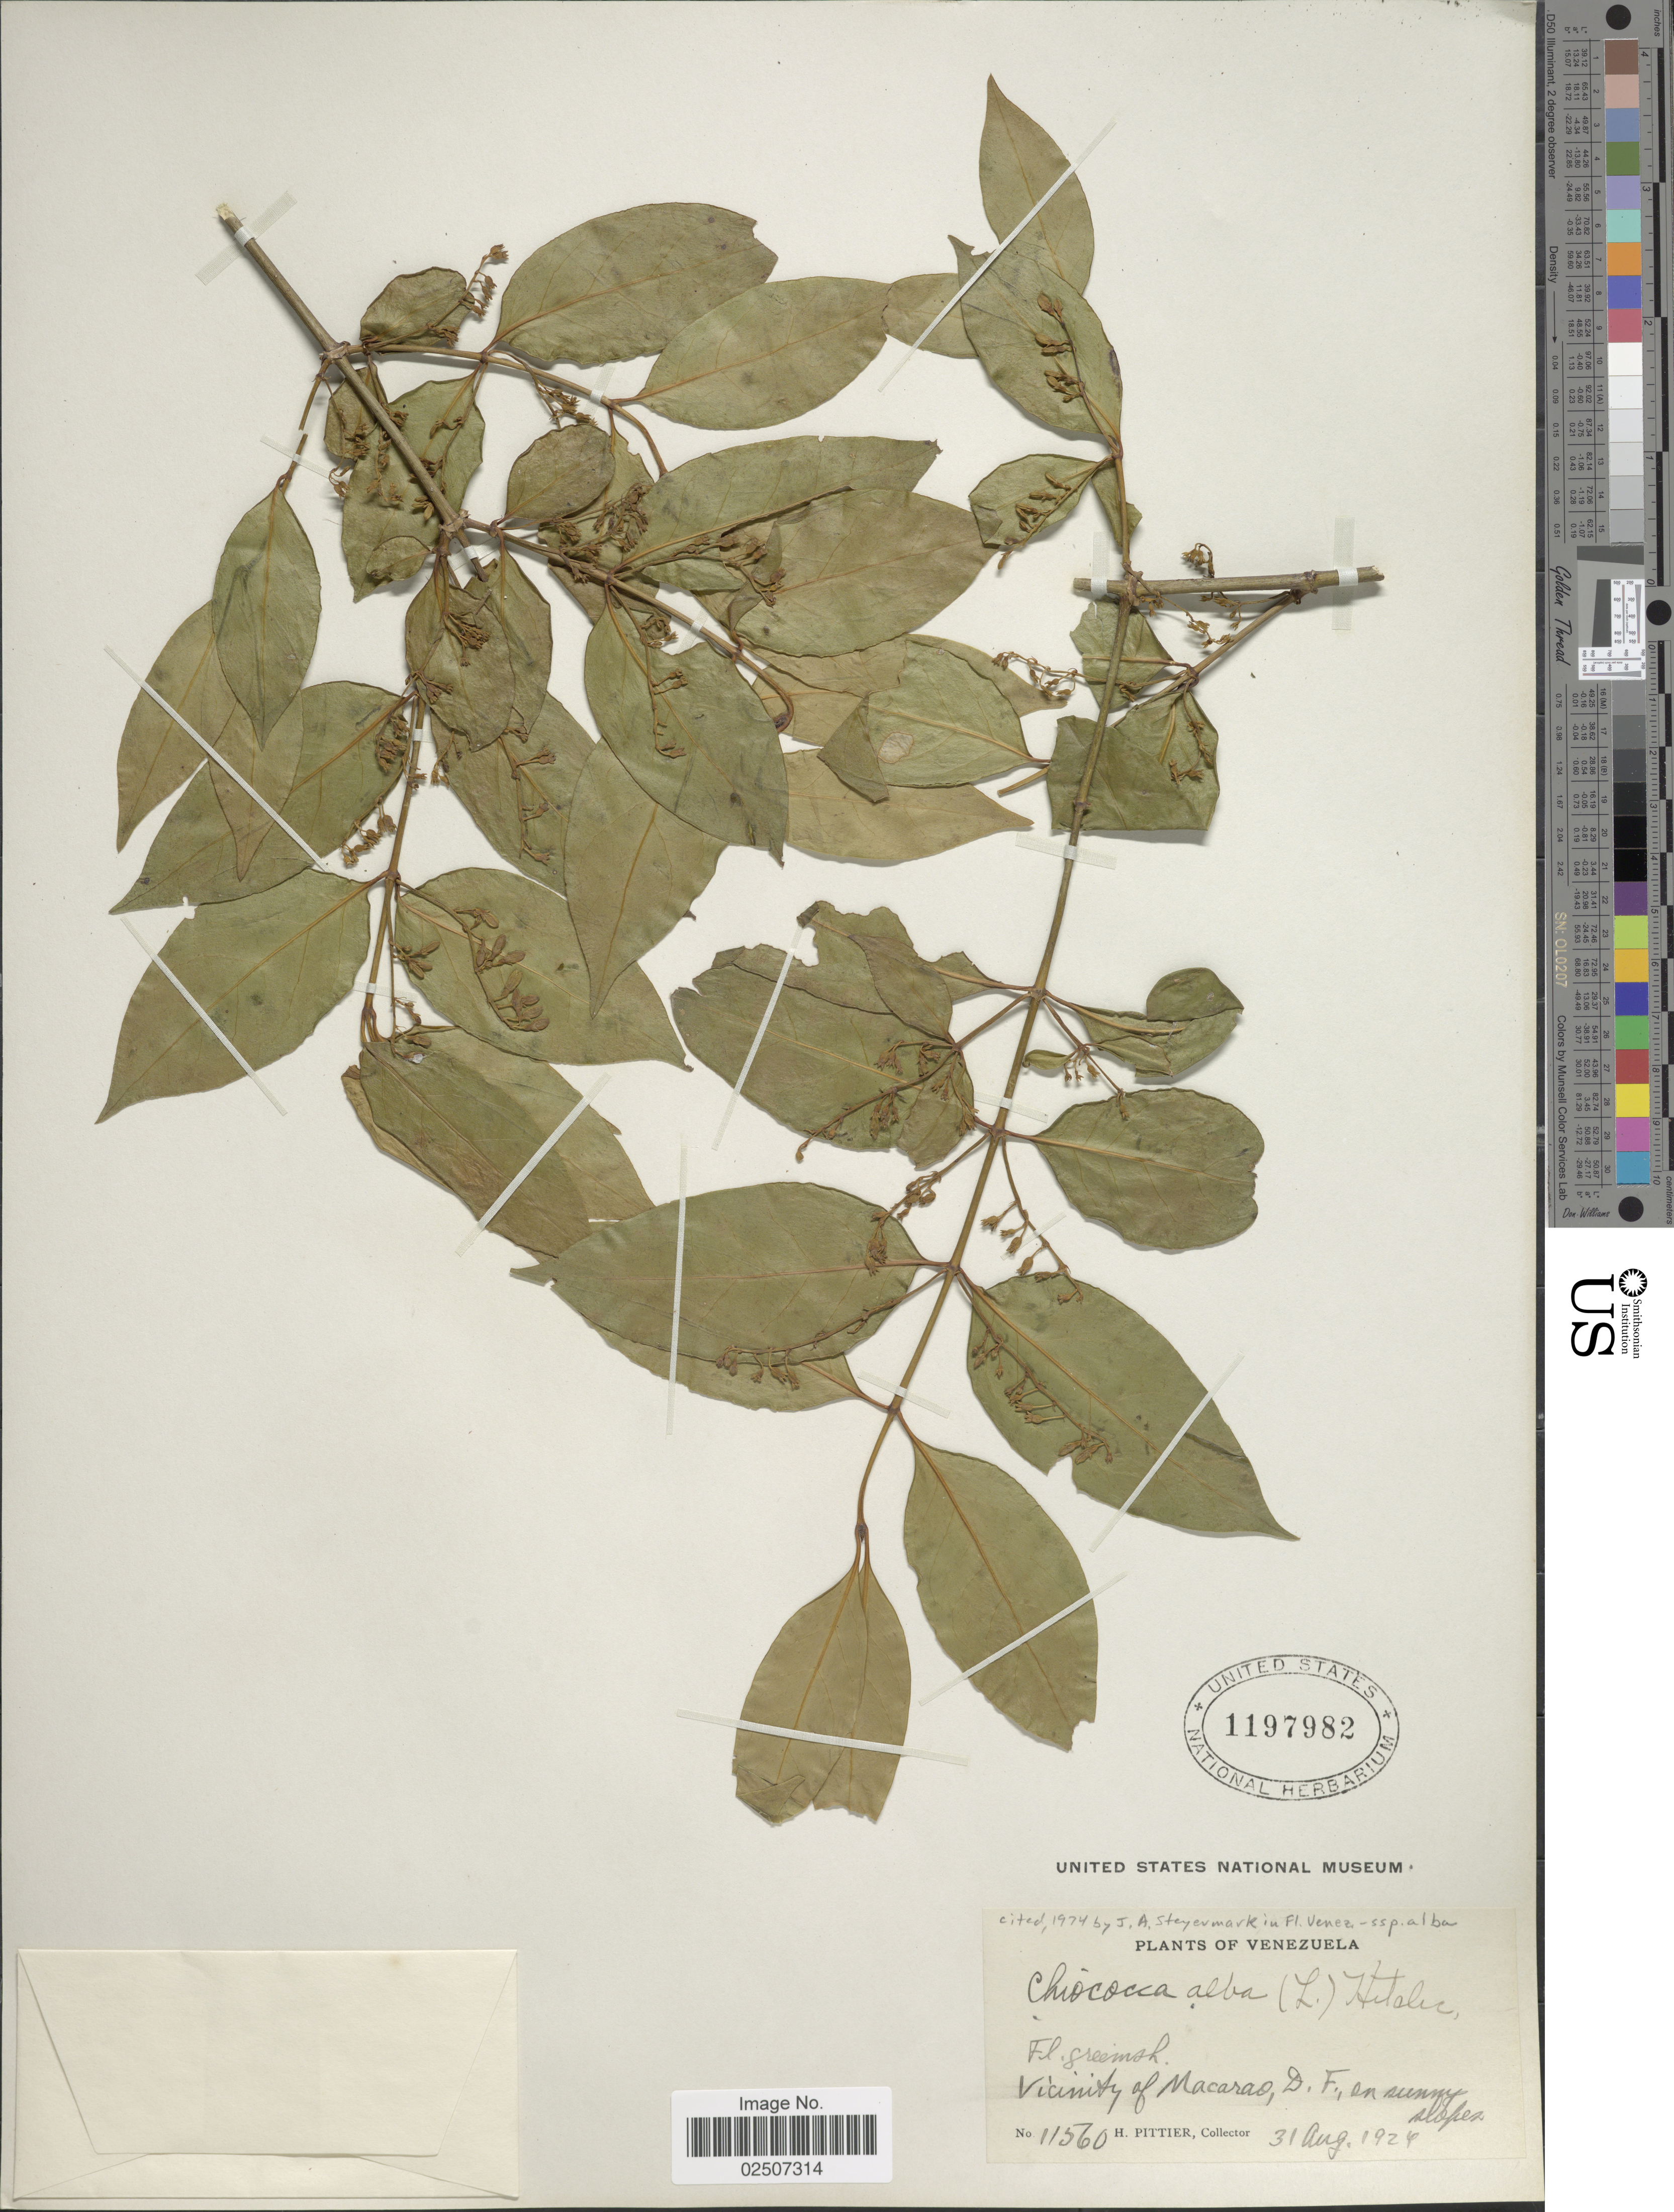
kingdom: Plantae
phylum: Tracheophyta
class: Magnoliopsida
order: Gentianales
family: Rubiaceae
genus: Chiococca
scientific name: Chiococca alba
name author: (L.) Hitchc.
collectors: H. F. Pittier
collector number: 11560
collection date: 1924-08-31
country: Venezuela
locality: Vicinity of Macarao, D.F., en sunny slopes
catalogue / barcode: US 1197982